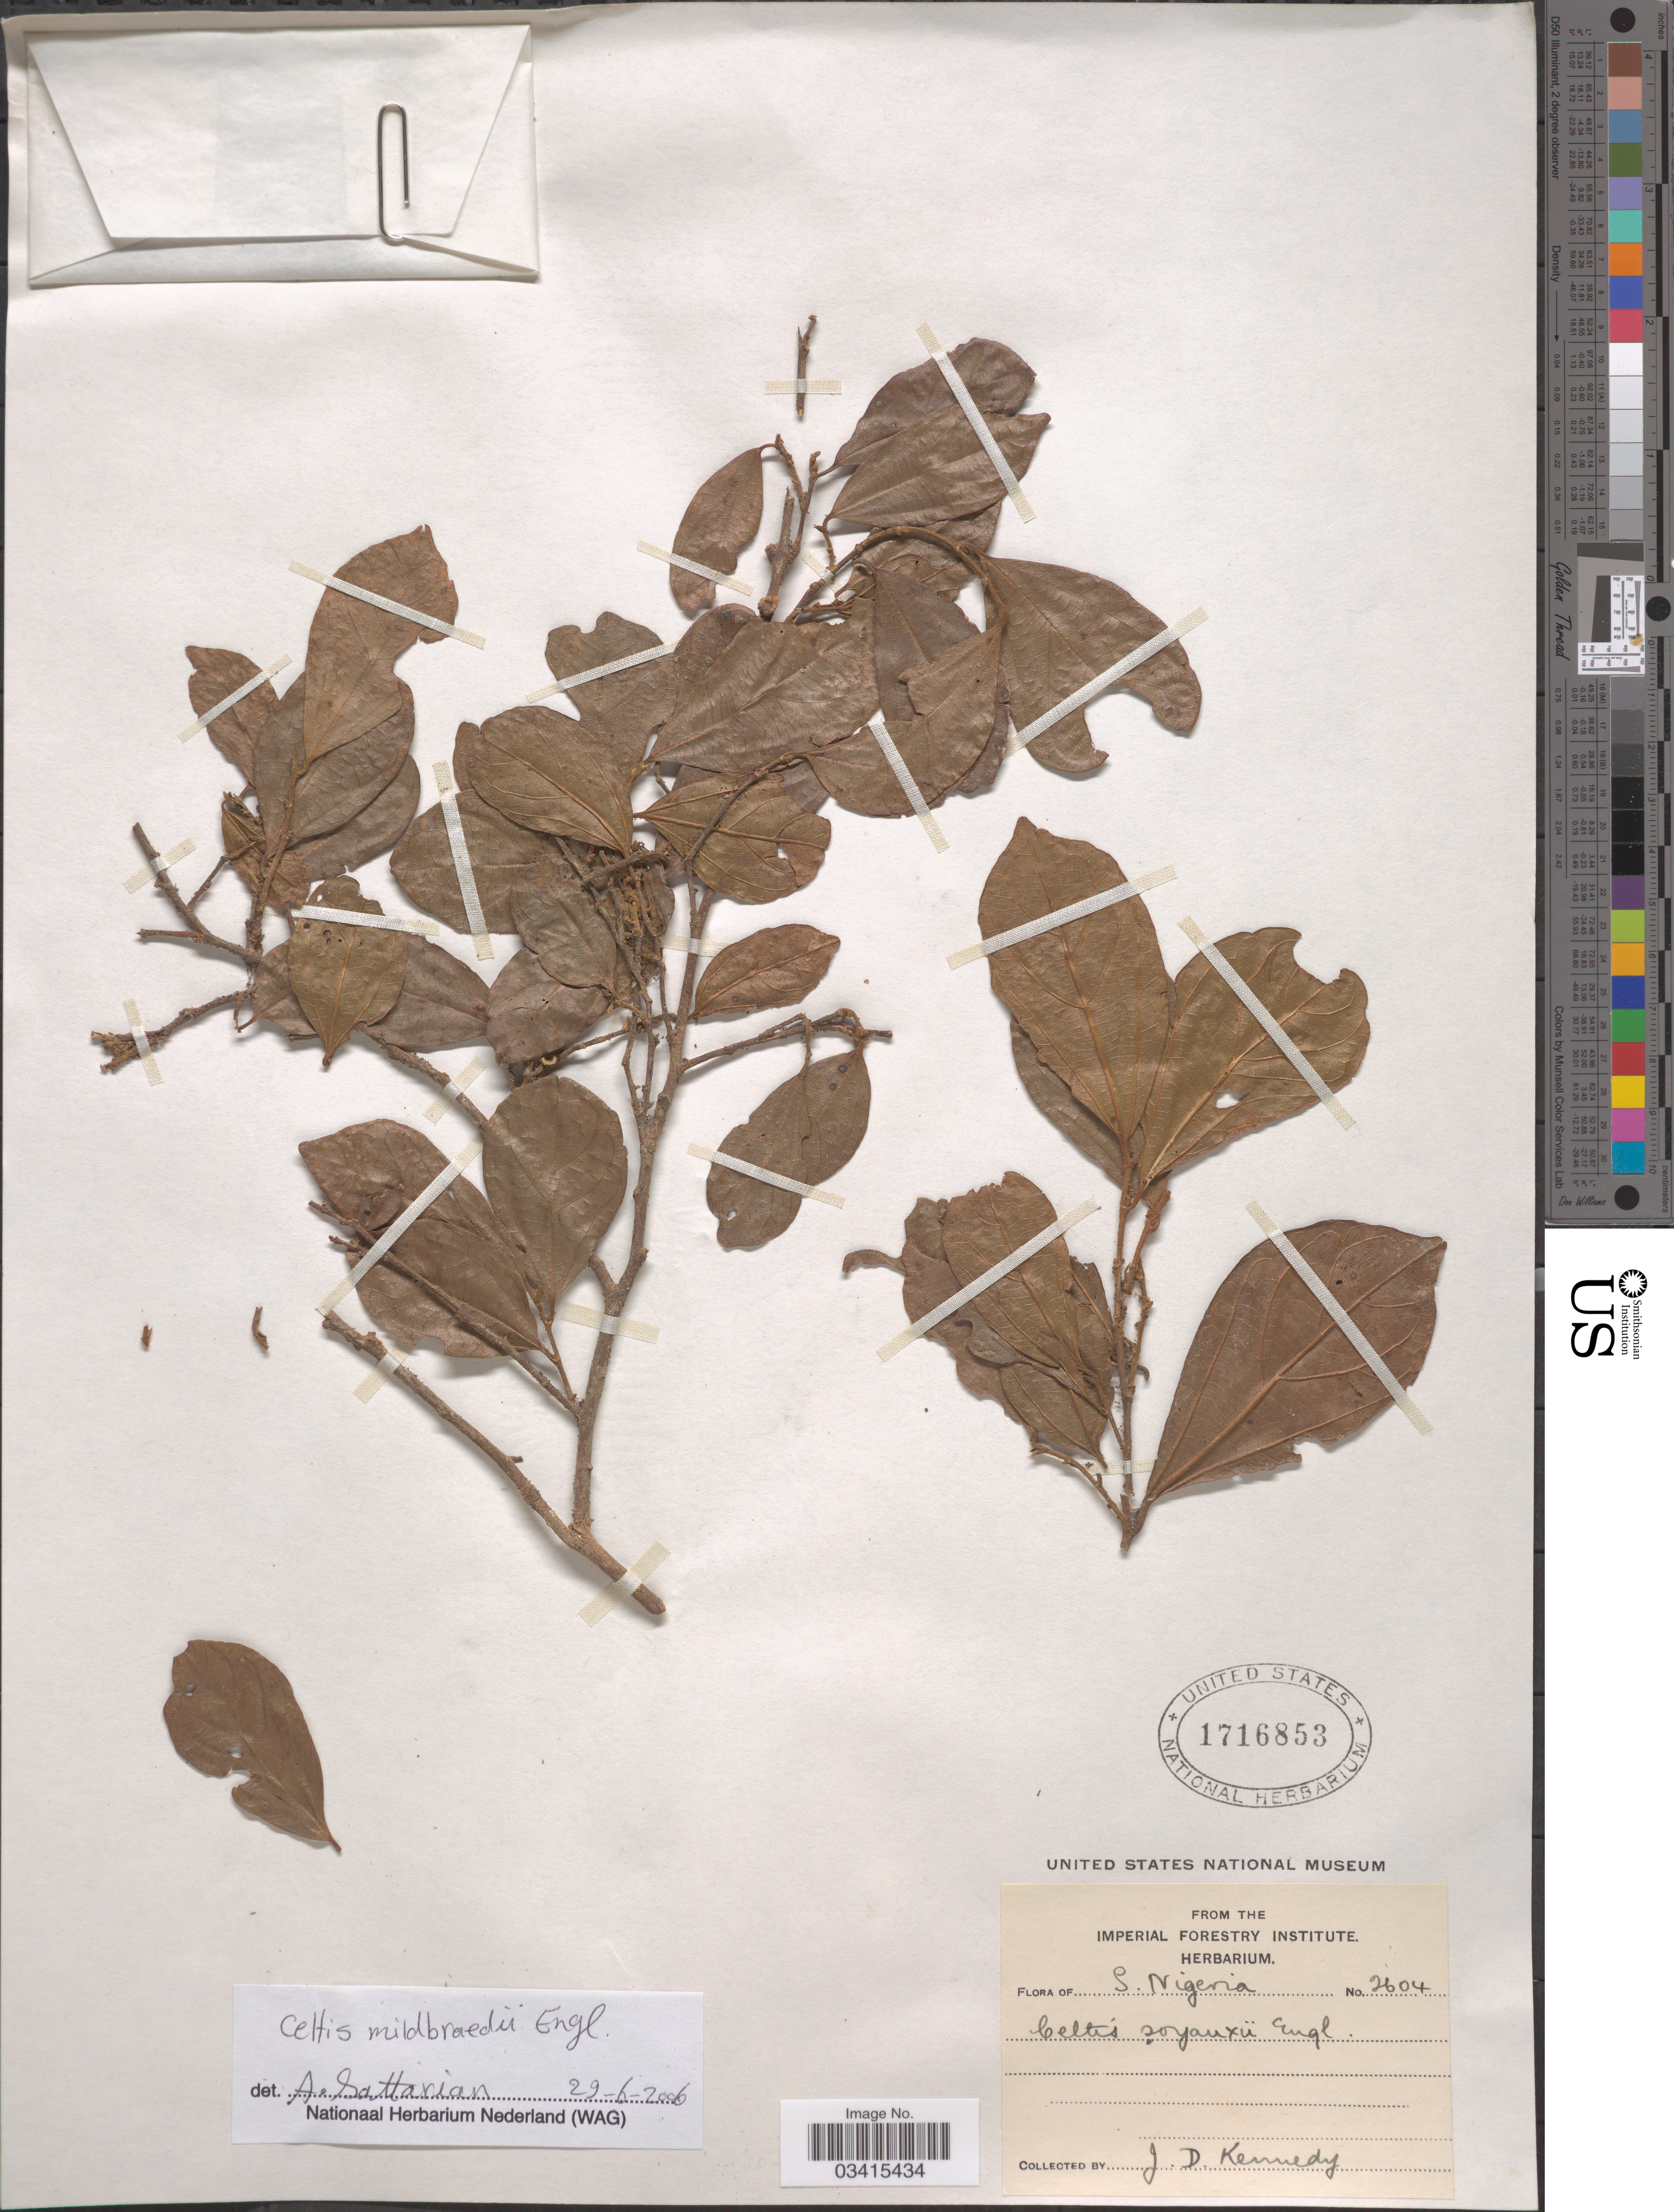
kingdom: Plantae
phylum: Tracheophyta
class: Magnoliopsida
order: Rosales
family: Cannabaceae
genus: Celtis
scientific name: Celtis mildbraedii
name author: Engl.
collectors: J. D. Kennedy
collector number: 2604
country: Nigeria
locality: S. Nigeria.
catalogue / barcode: US 1716853